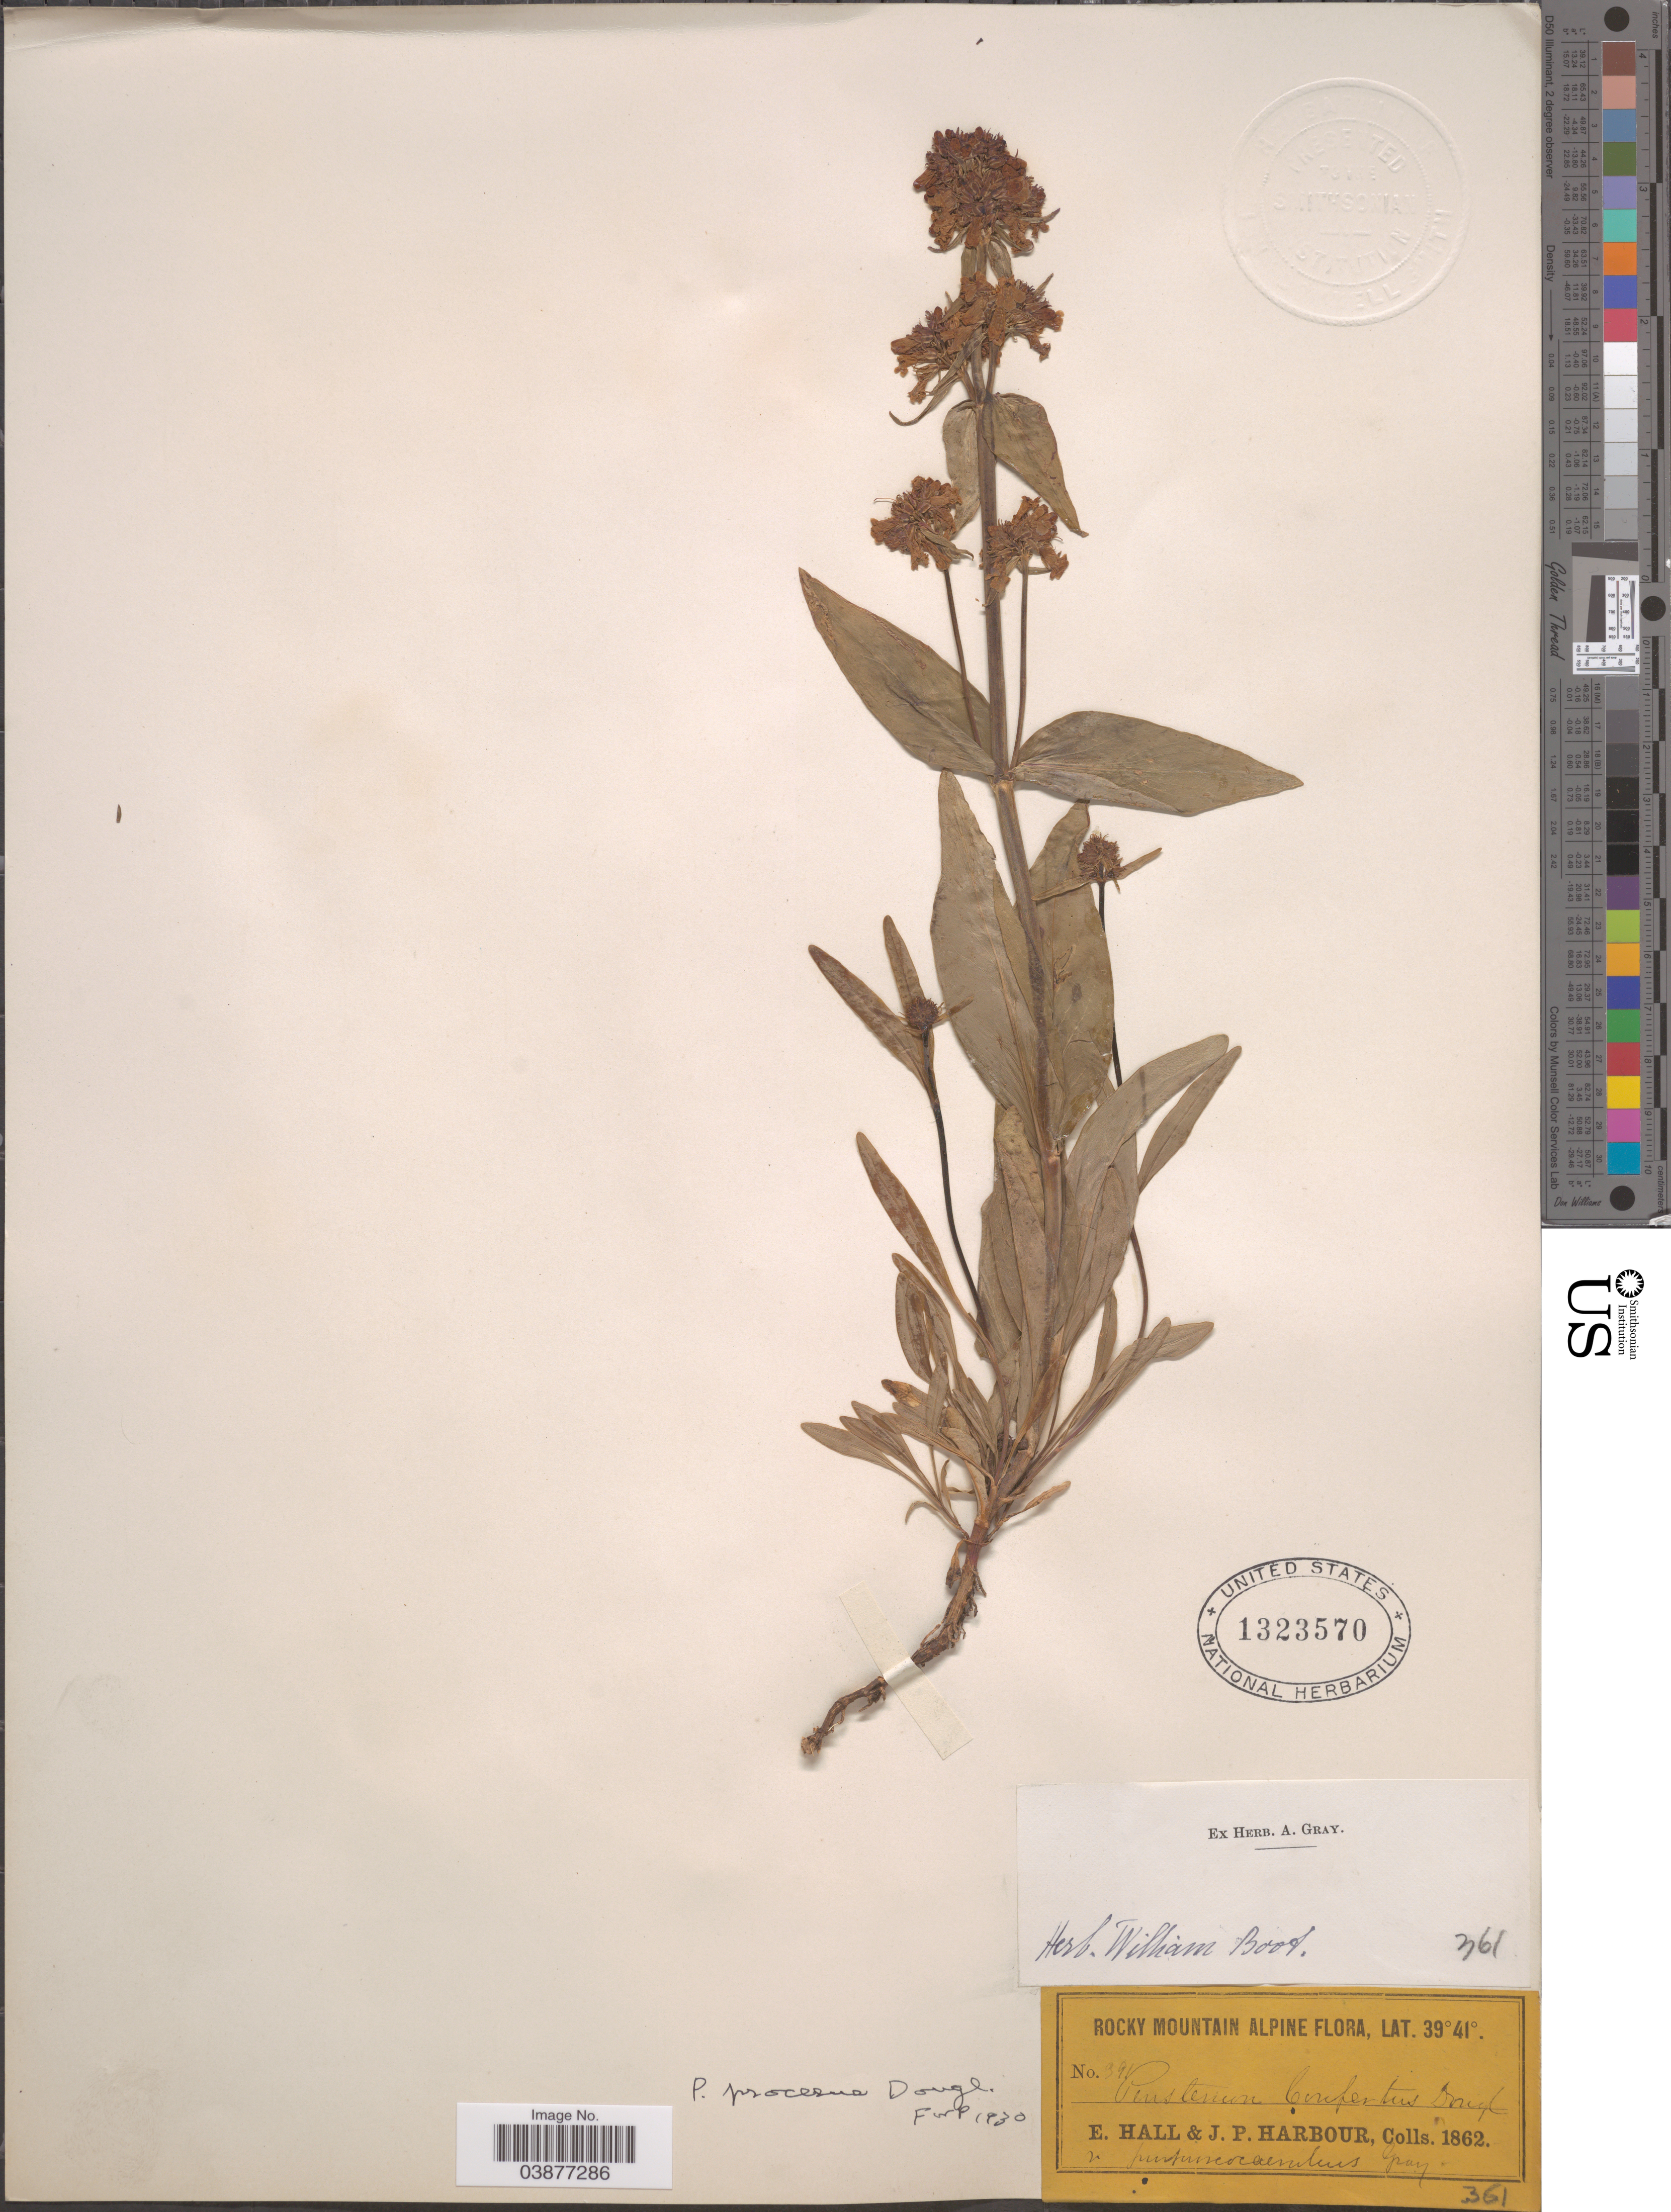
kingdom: Plantae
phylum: Tracheophyta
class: Magnoliopsida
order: Lamiales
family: Plantaginaceae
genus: Penstemon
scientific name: Penstemon procerus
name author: Douglas ex Graham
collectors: E. Hall & J. Harbour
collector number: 391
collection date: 1862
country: United States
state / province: Colorado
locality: Rocky Mounatain.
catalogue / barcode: US 1323570